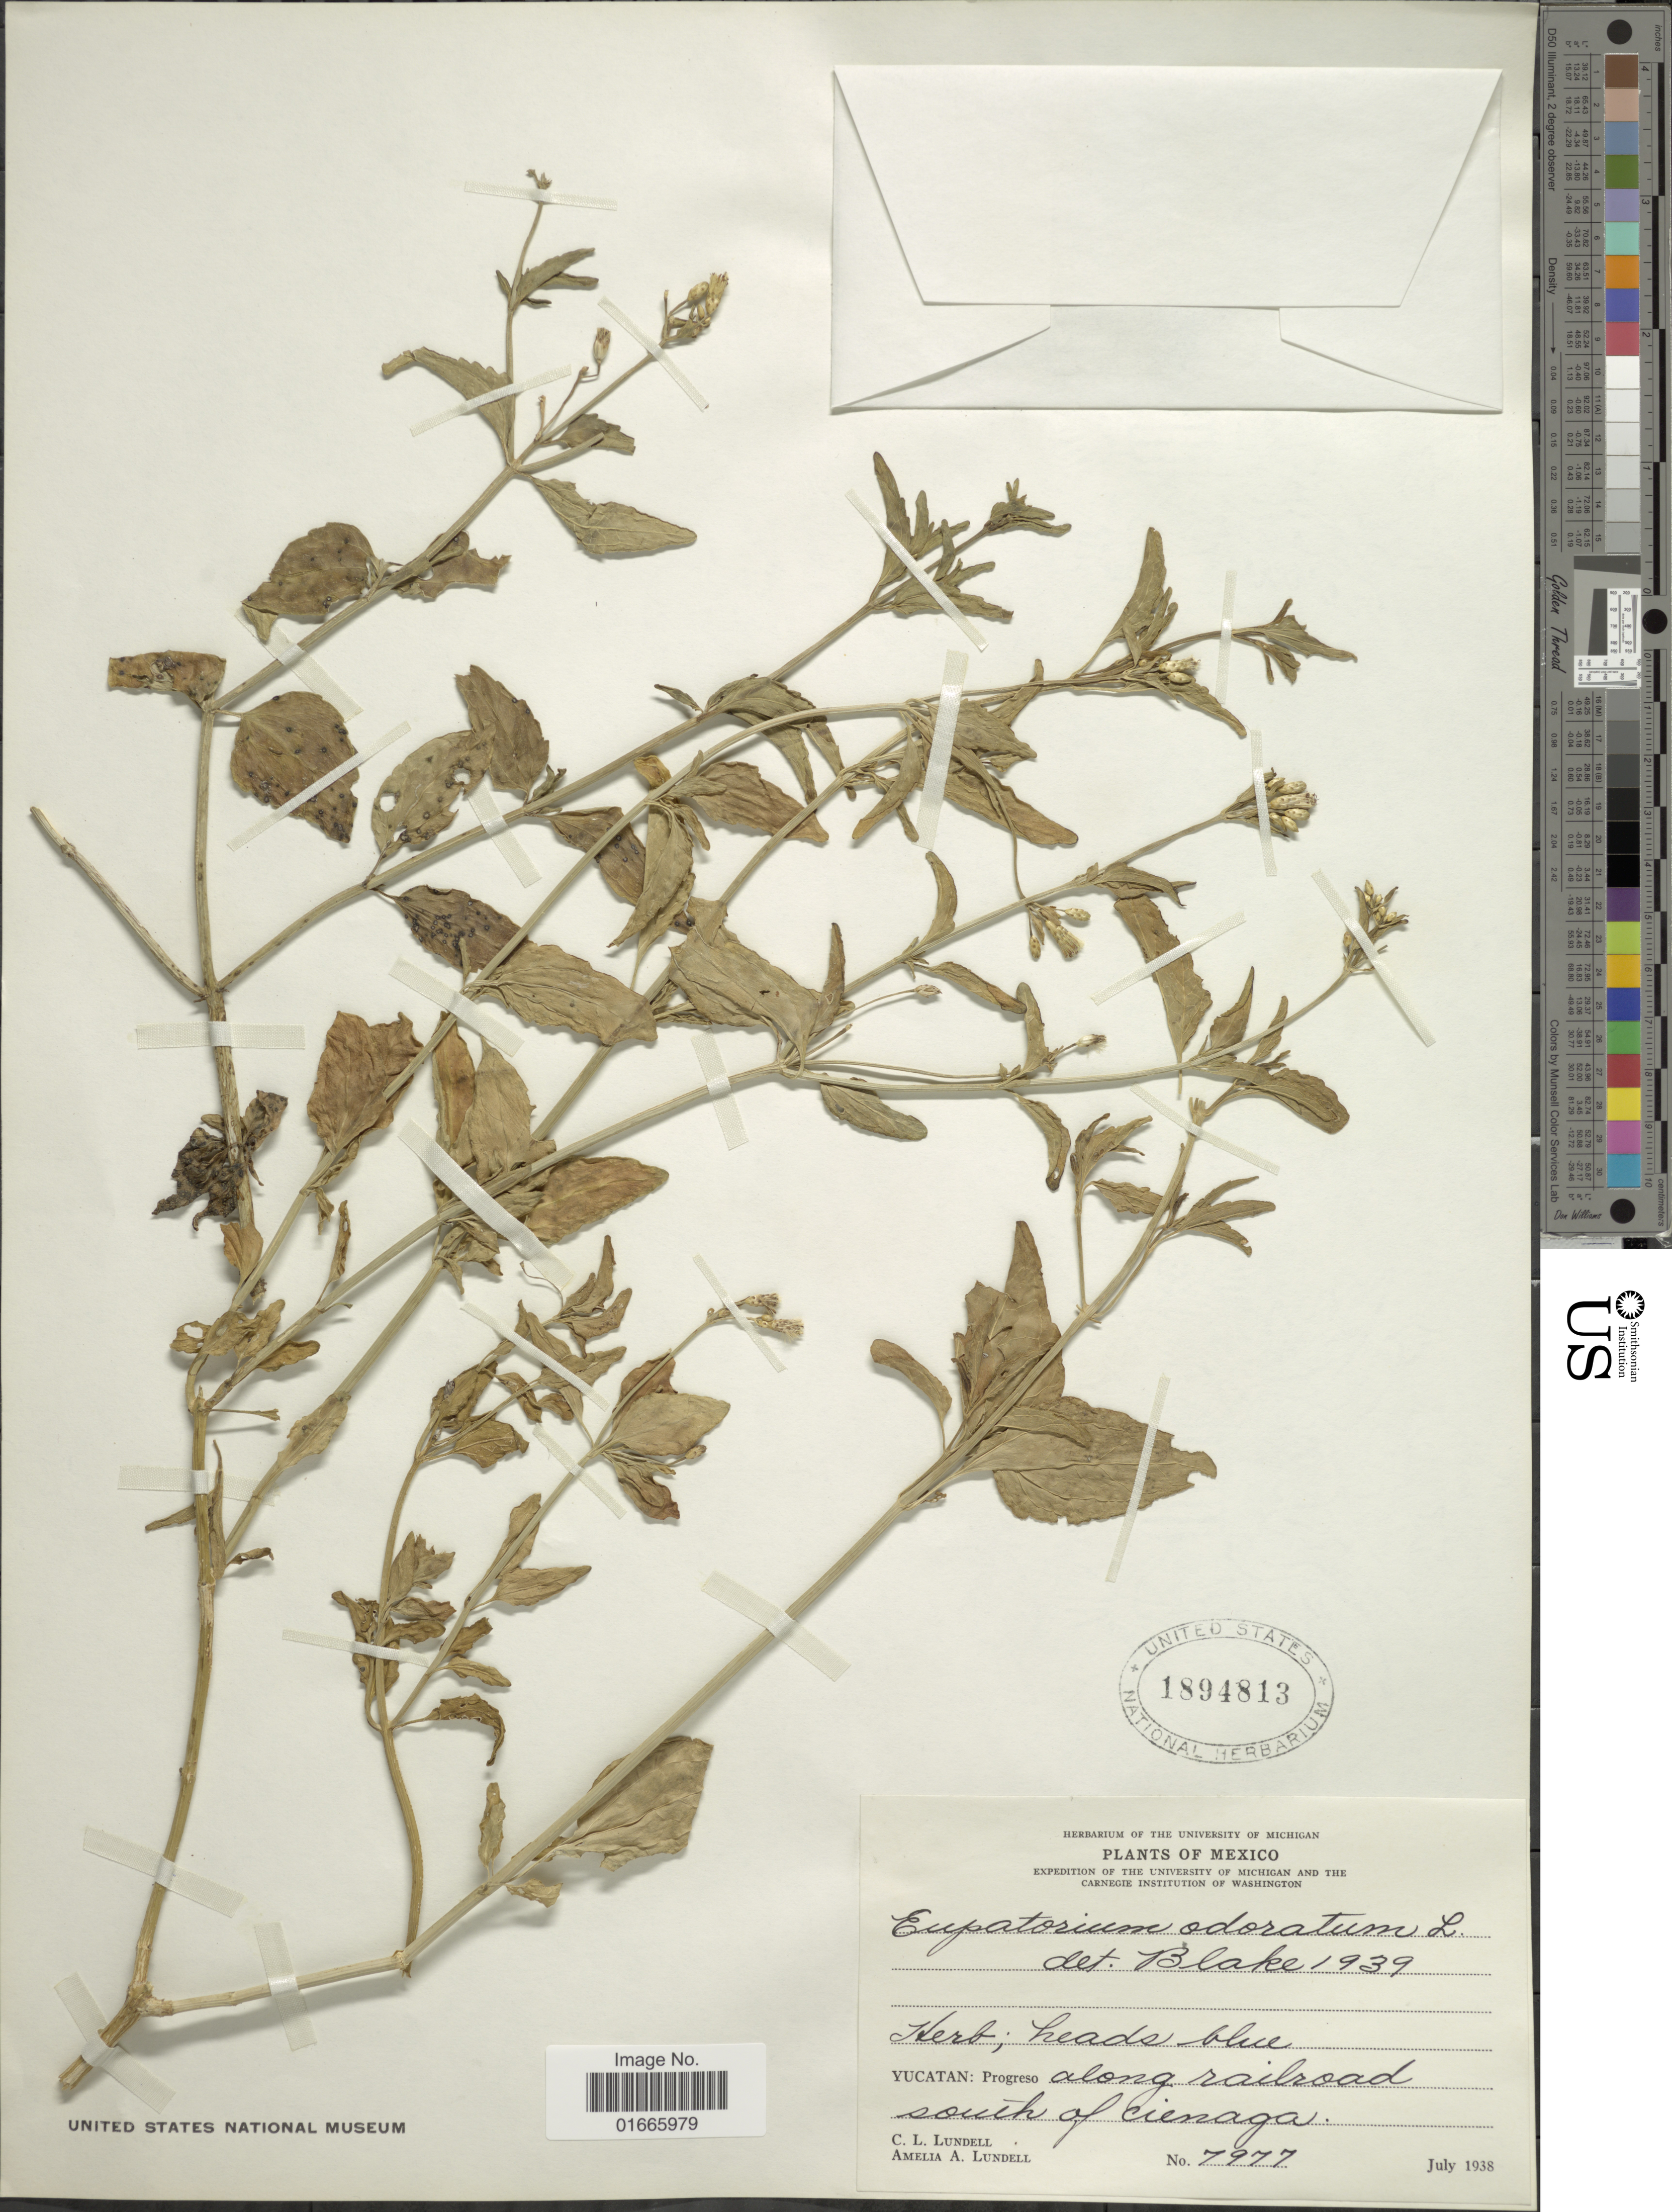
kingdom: Plantae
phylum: Tracheophyta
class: Magnoliopsida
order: Asterales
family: Asteraceae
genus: Chromolaena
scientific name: Chromolaena lundellii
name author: R.M. King & H. Rob.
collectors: C. L. Lundell & A. A. Lundell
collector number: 7977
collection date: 1938-07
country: Mexico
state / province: Yucatán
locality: Yucatan: Progreso along railroad, south of cienaga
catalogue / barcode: US 1894813